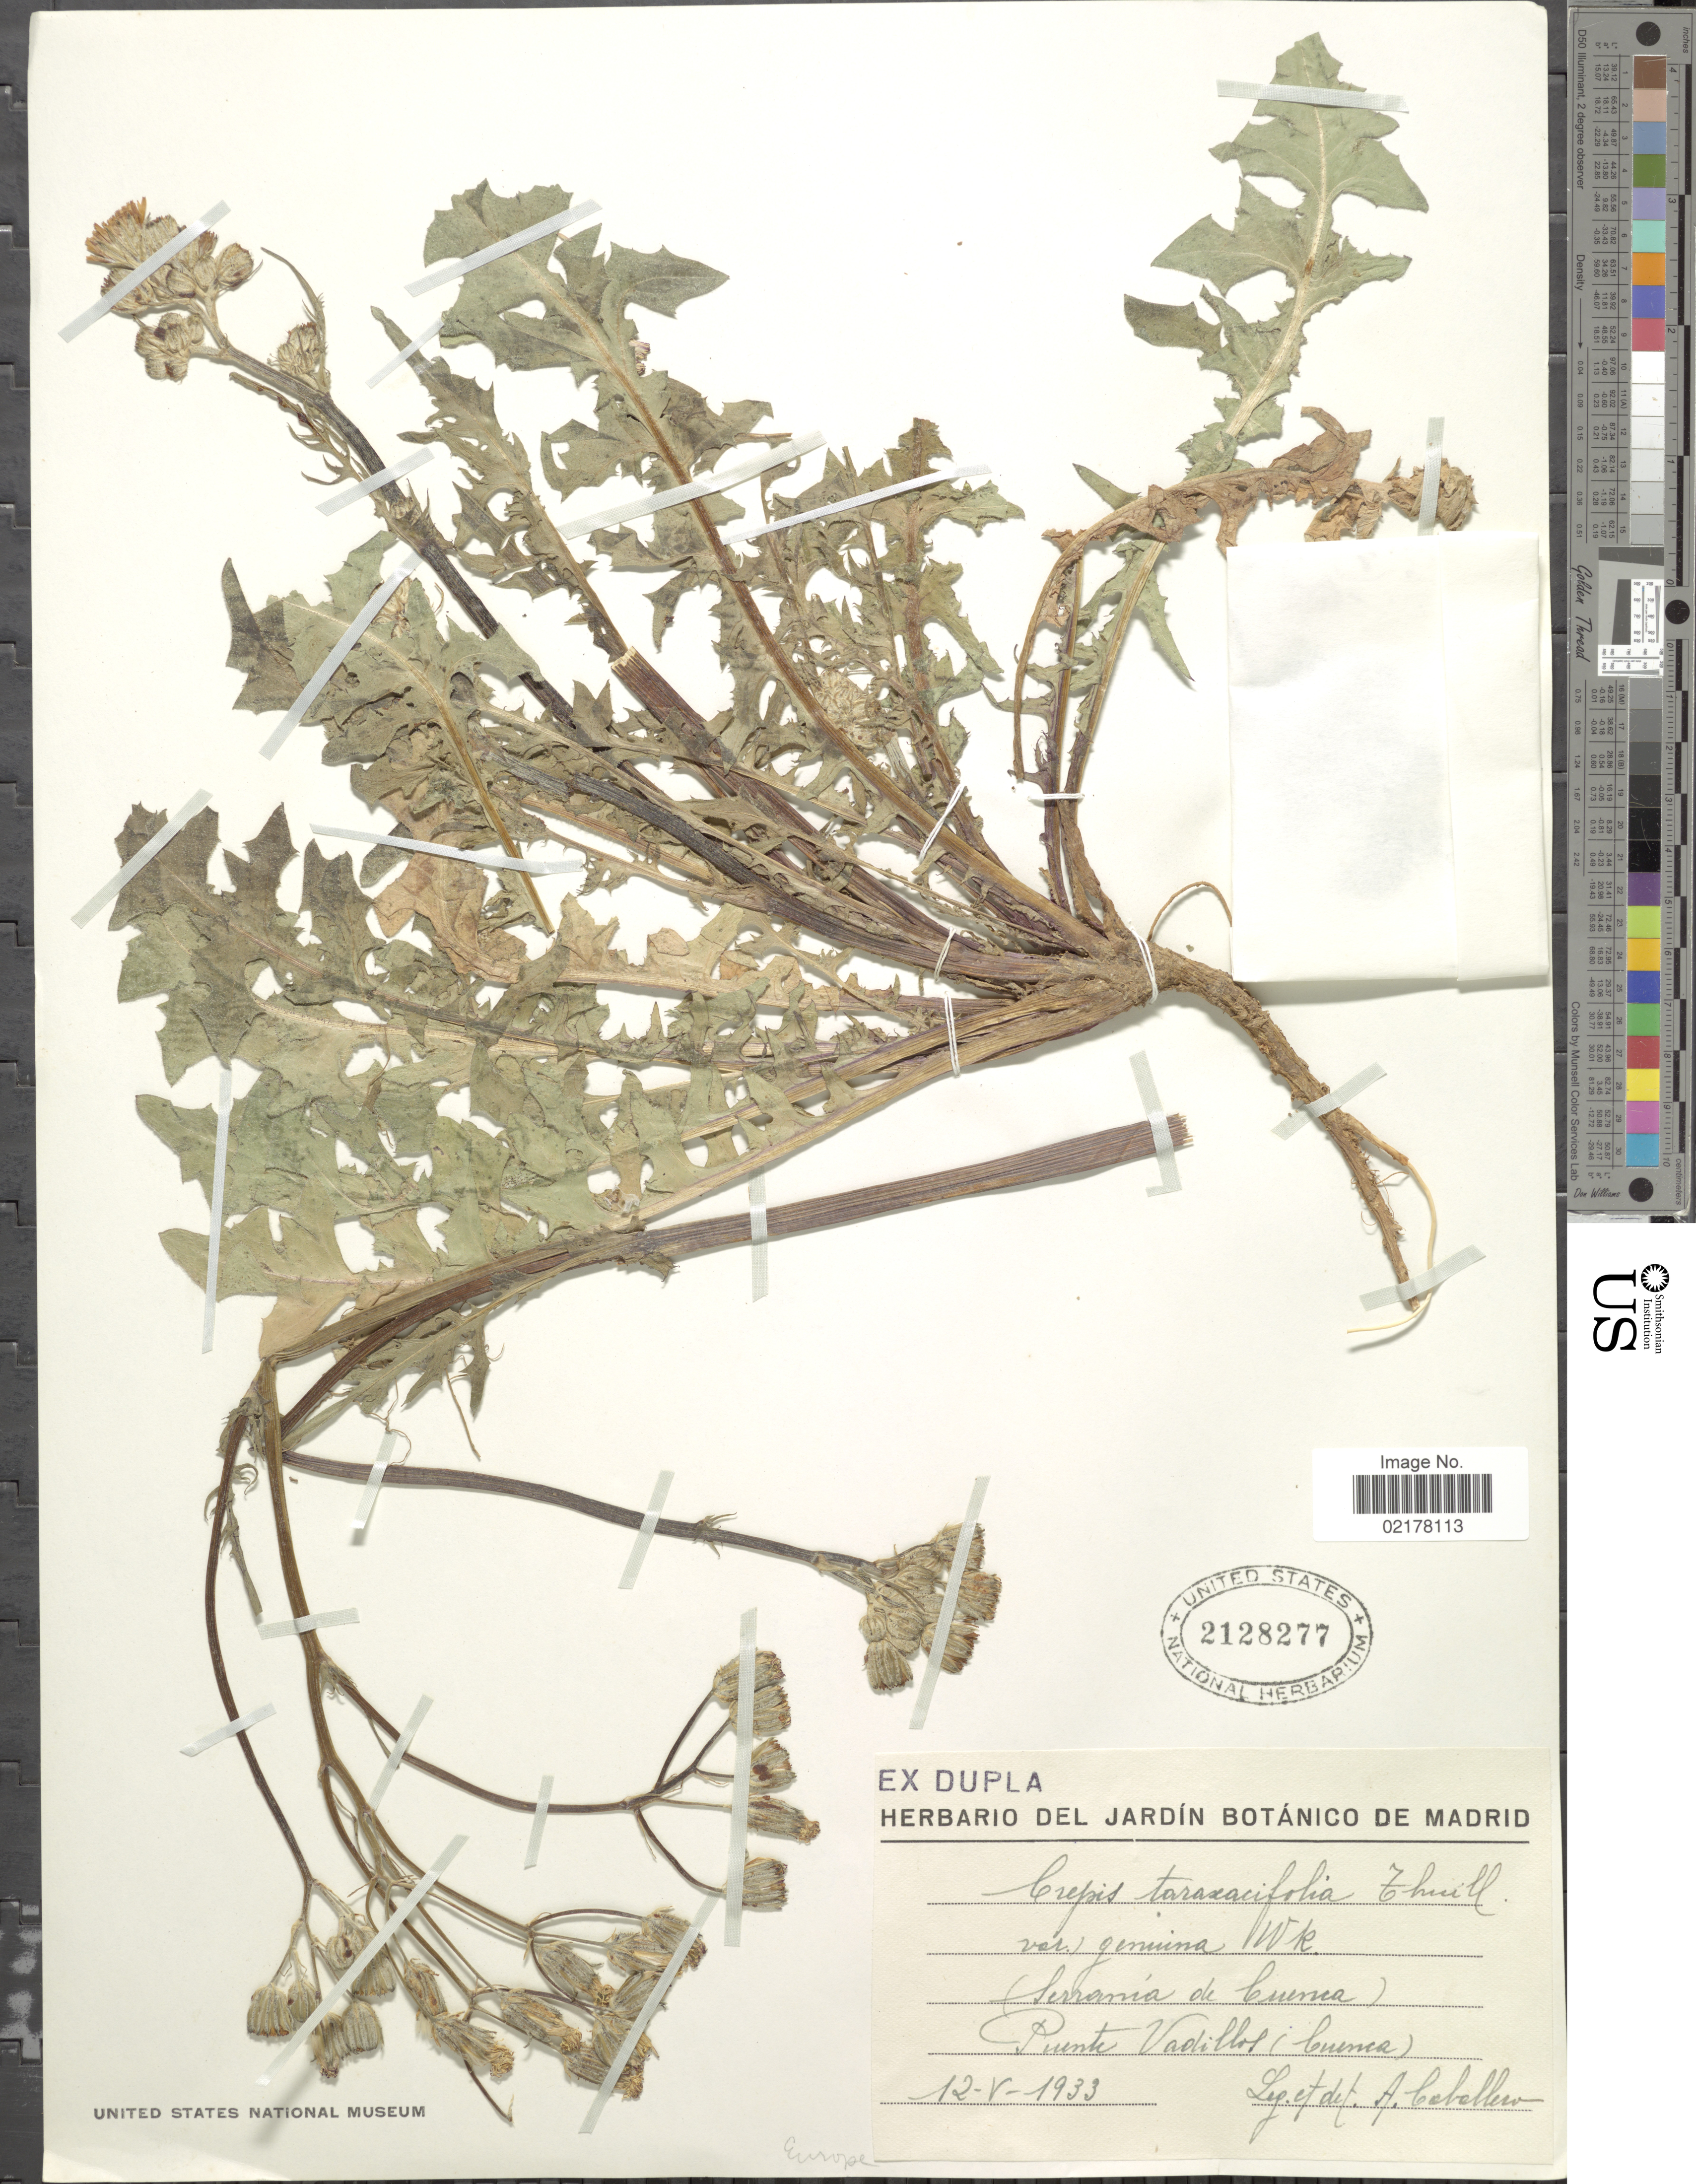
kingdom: Plantae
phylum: Tracheophyta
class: Magnoliopsida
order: Asterales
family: Asteraceae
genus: Crepis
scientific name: Crepis vesicaria subsp. taraxacifolia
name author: (Thuill.) Thell.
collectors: A. Caballero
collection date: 1933-05-12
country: Spain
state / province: Castilla-La Mancha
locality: (Serrania de Cuenca) Puente Vadillos (Cuenca)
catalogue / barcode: US 2128277